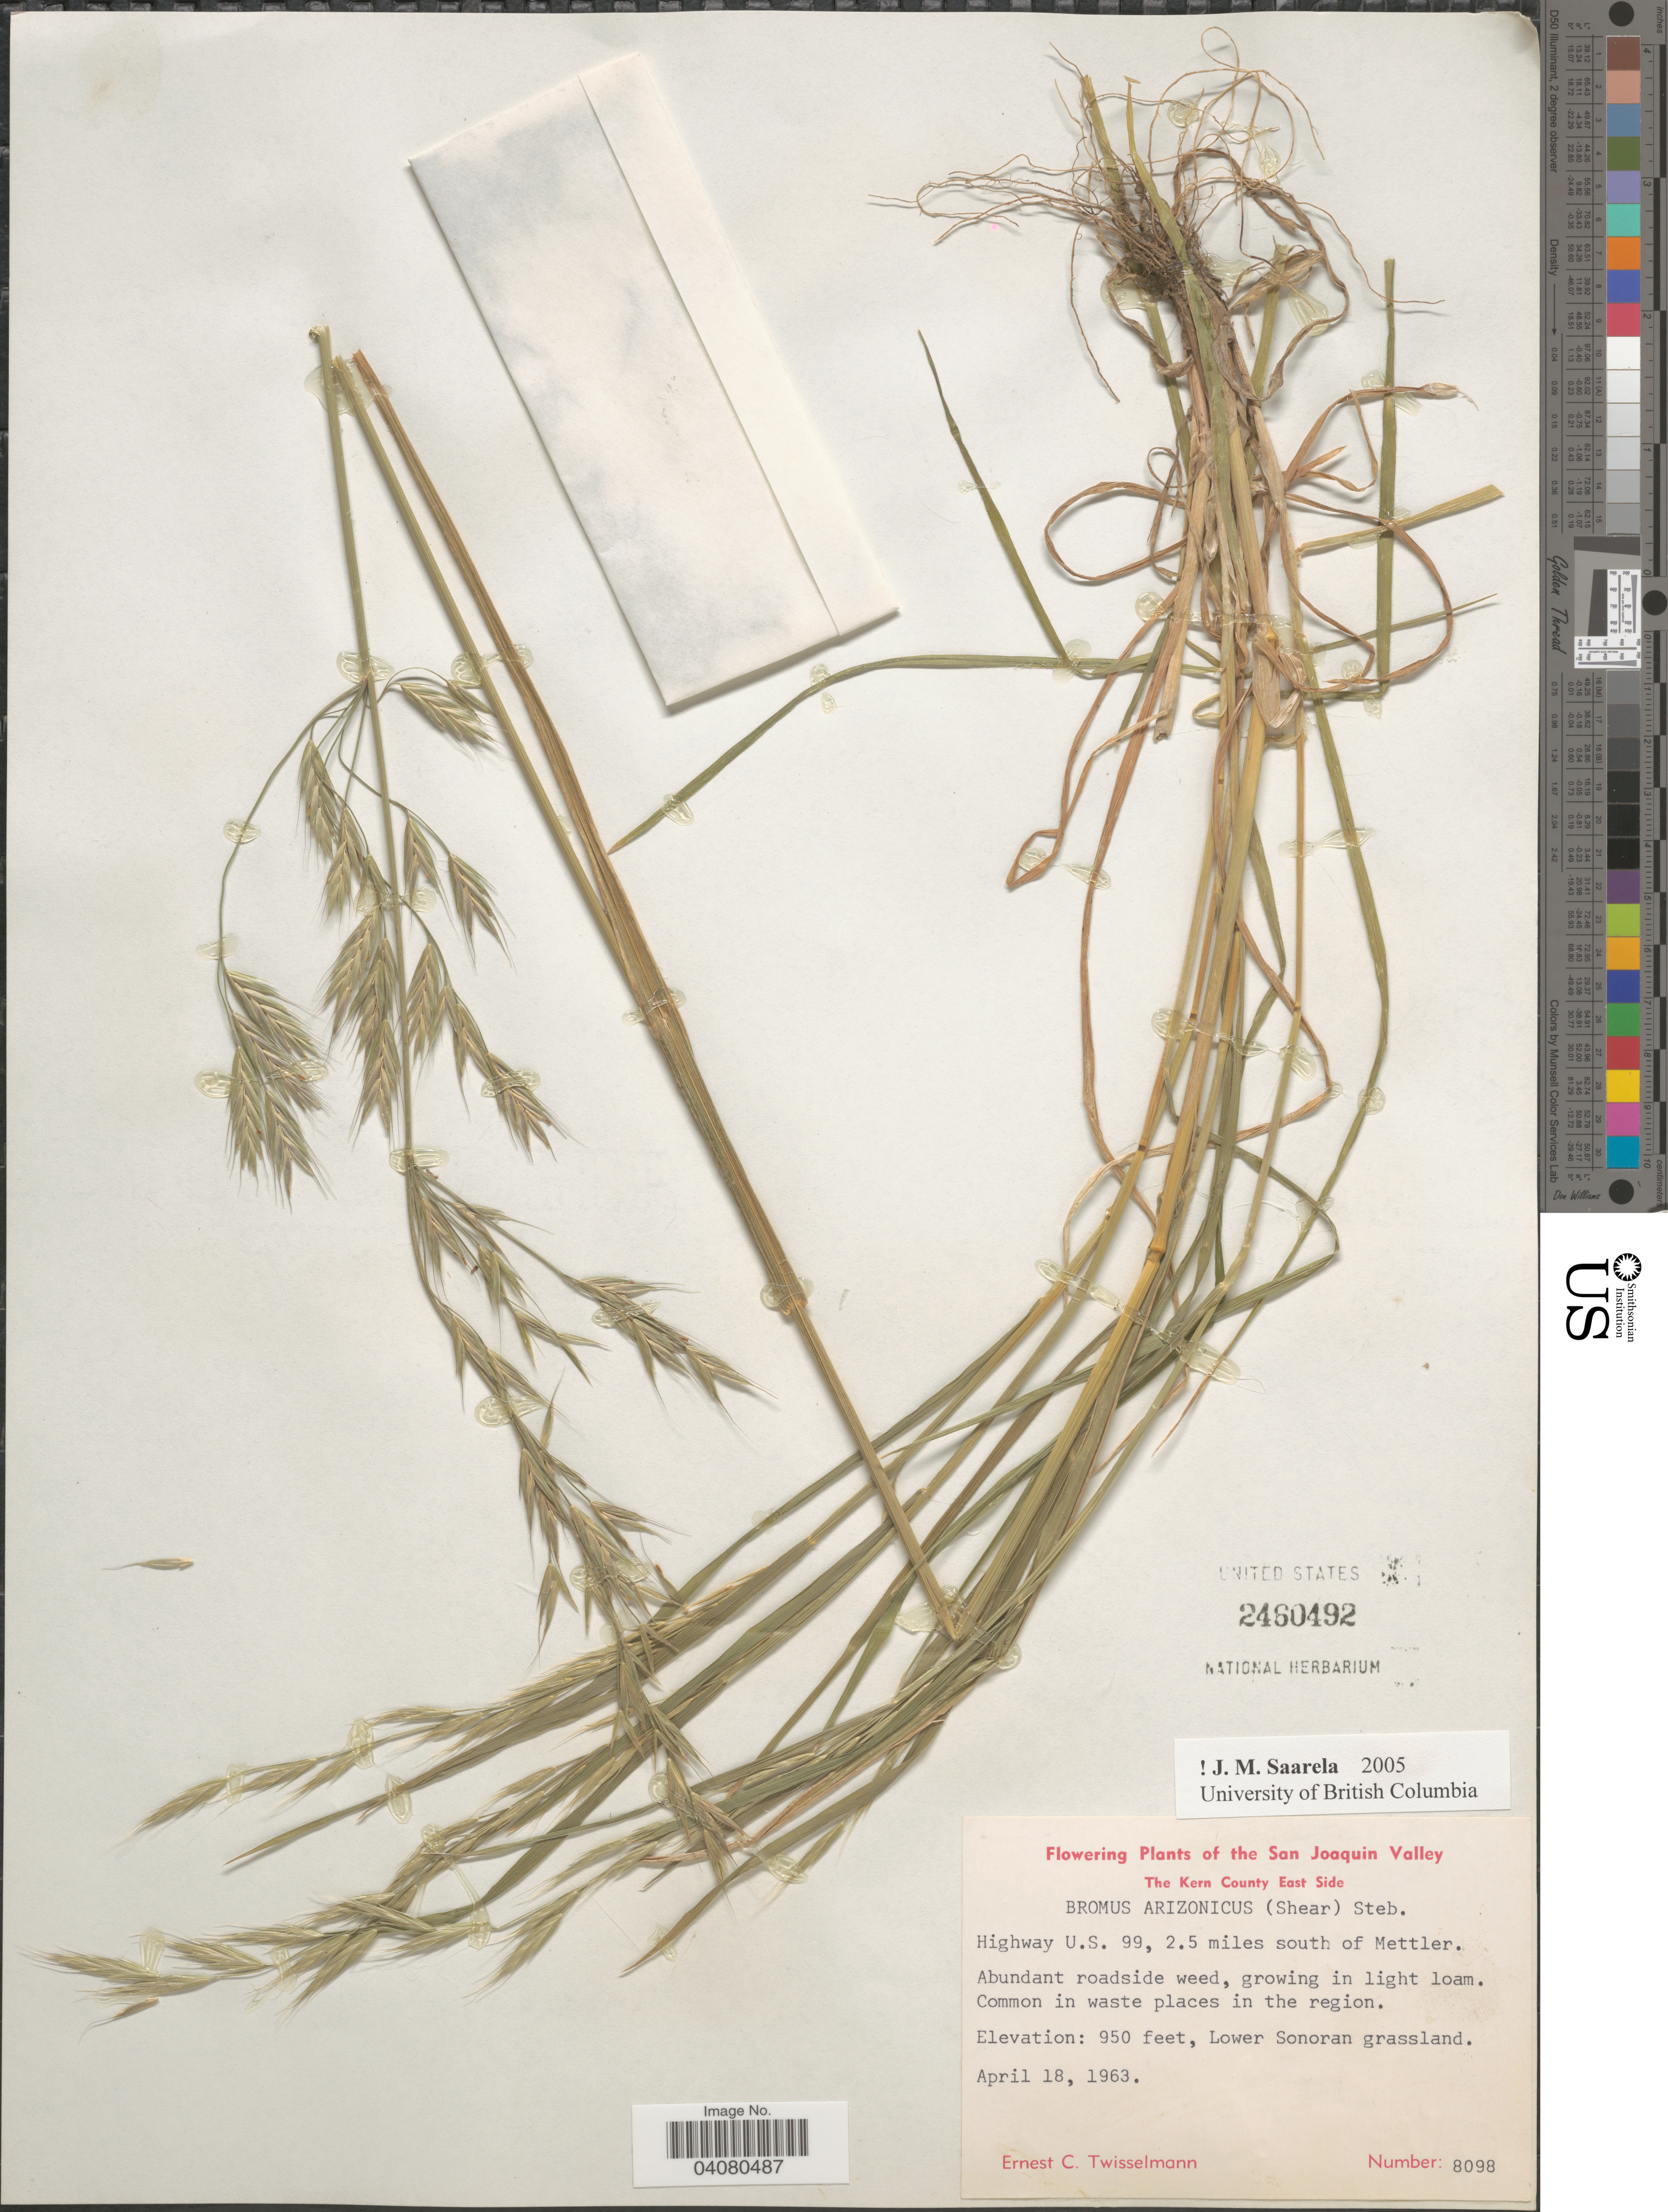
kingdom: Plantae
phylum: Tracheophyta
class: Liliopsida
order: Poales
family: Poaceae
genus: Bromus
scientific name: Bromus arenarius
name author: Labill.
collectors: E. Twisselmann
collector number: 8098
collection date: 1963-04-18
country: United States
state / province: California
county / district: Kern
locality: The San Joaquin Valley. The Kern County East Side. Highway U.S. 99, 2.5 miles south of Mettler. Lower Sonoran grassland.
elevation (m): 290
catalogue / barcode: US 2460492